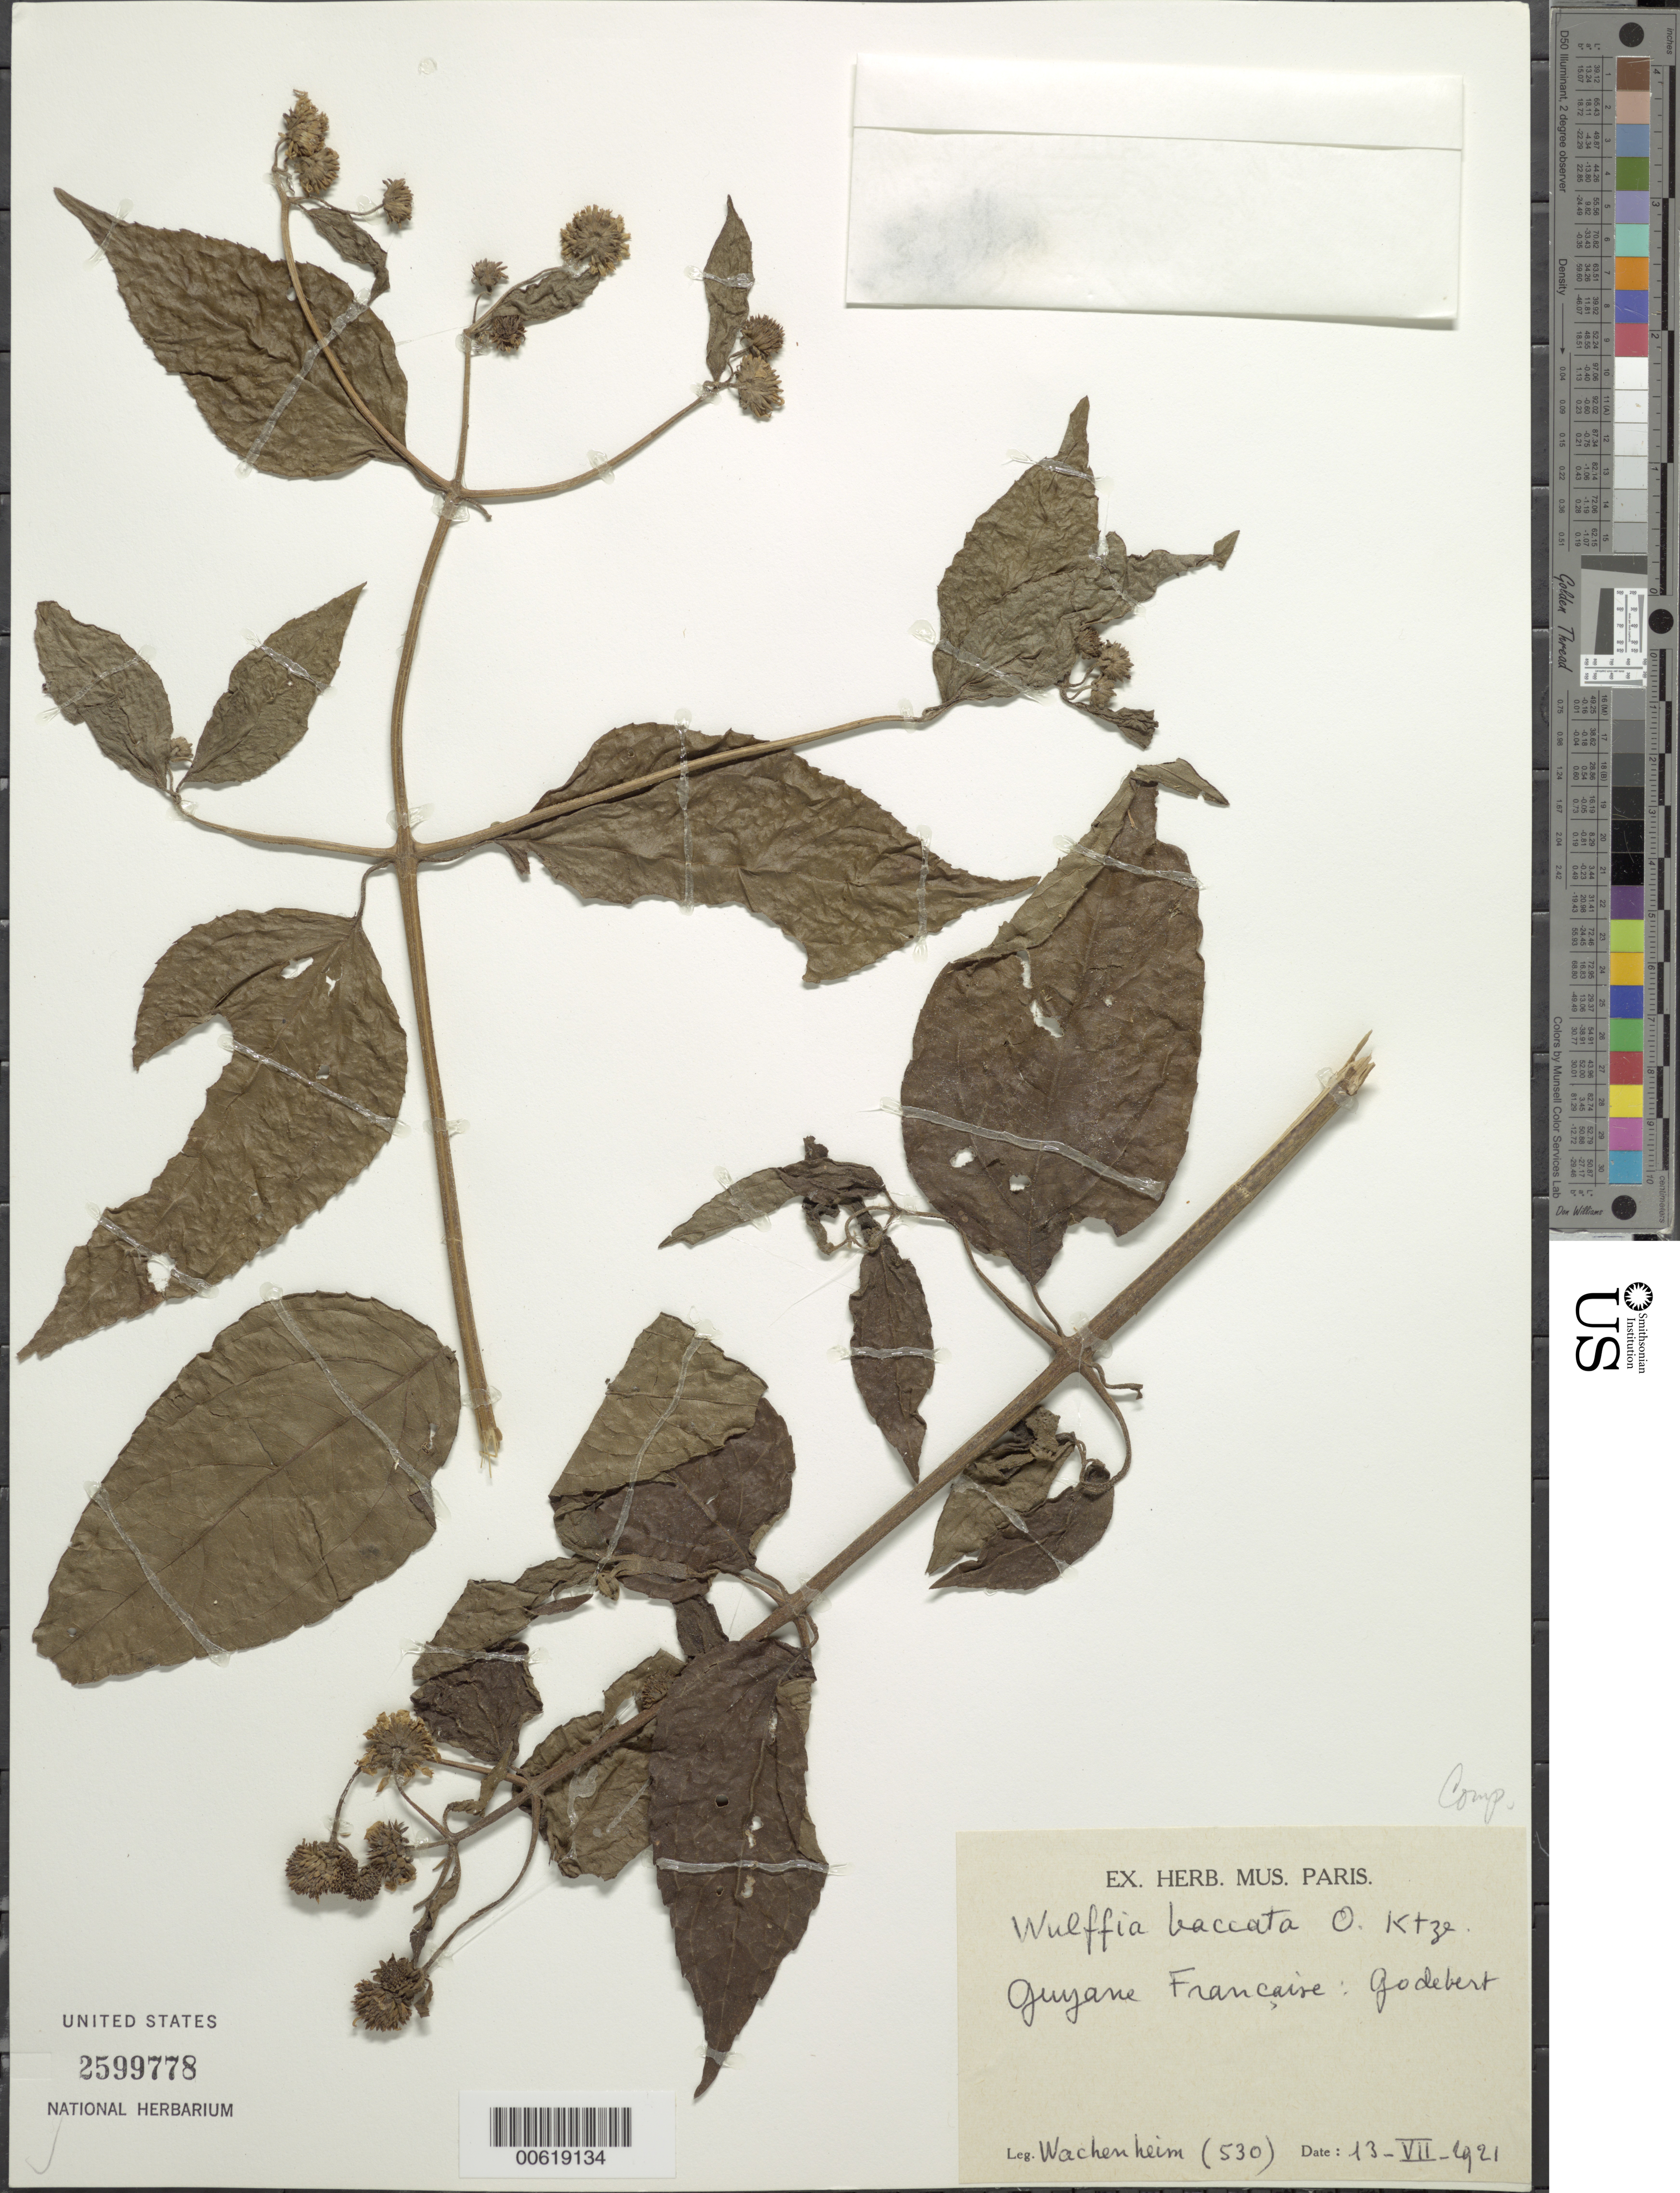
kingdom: Plantae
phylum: Tracheophyta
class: Magnoliopsida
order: Asterales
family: Asteraceae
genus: Wulffia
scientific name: Wulffia baccata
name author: (L. f.) Kuntze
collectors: G. Wachenheim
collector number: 530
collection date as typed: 13-Jul-21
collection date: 1921-07-13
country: French Guiana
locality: Godebert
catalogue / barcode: US 2599778